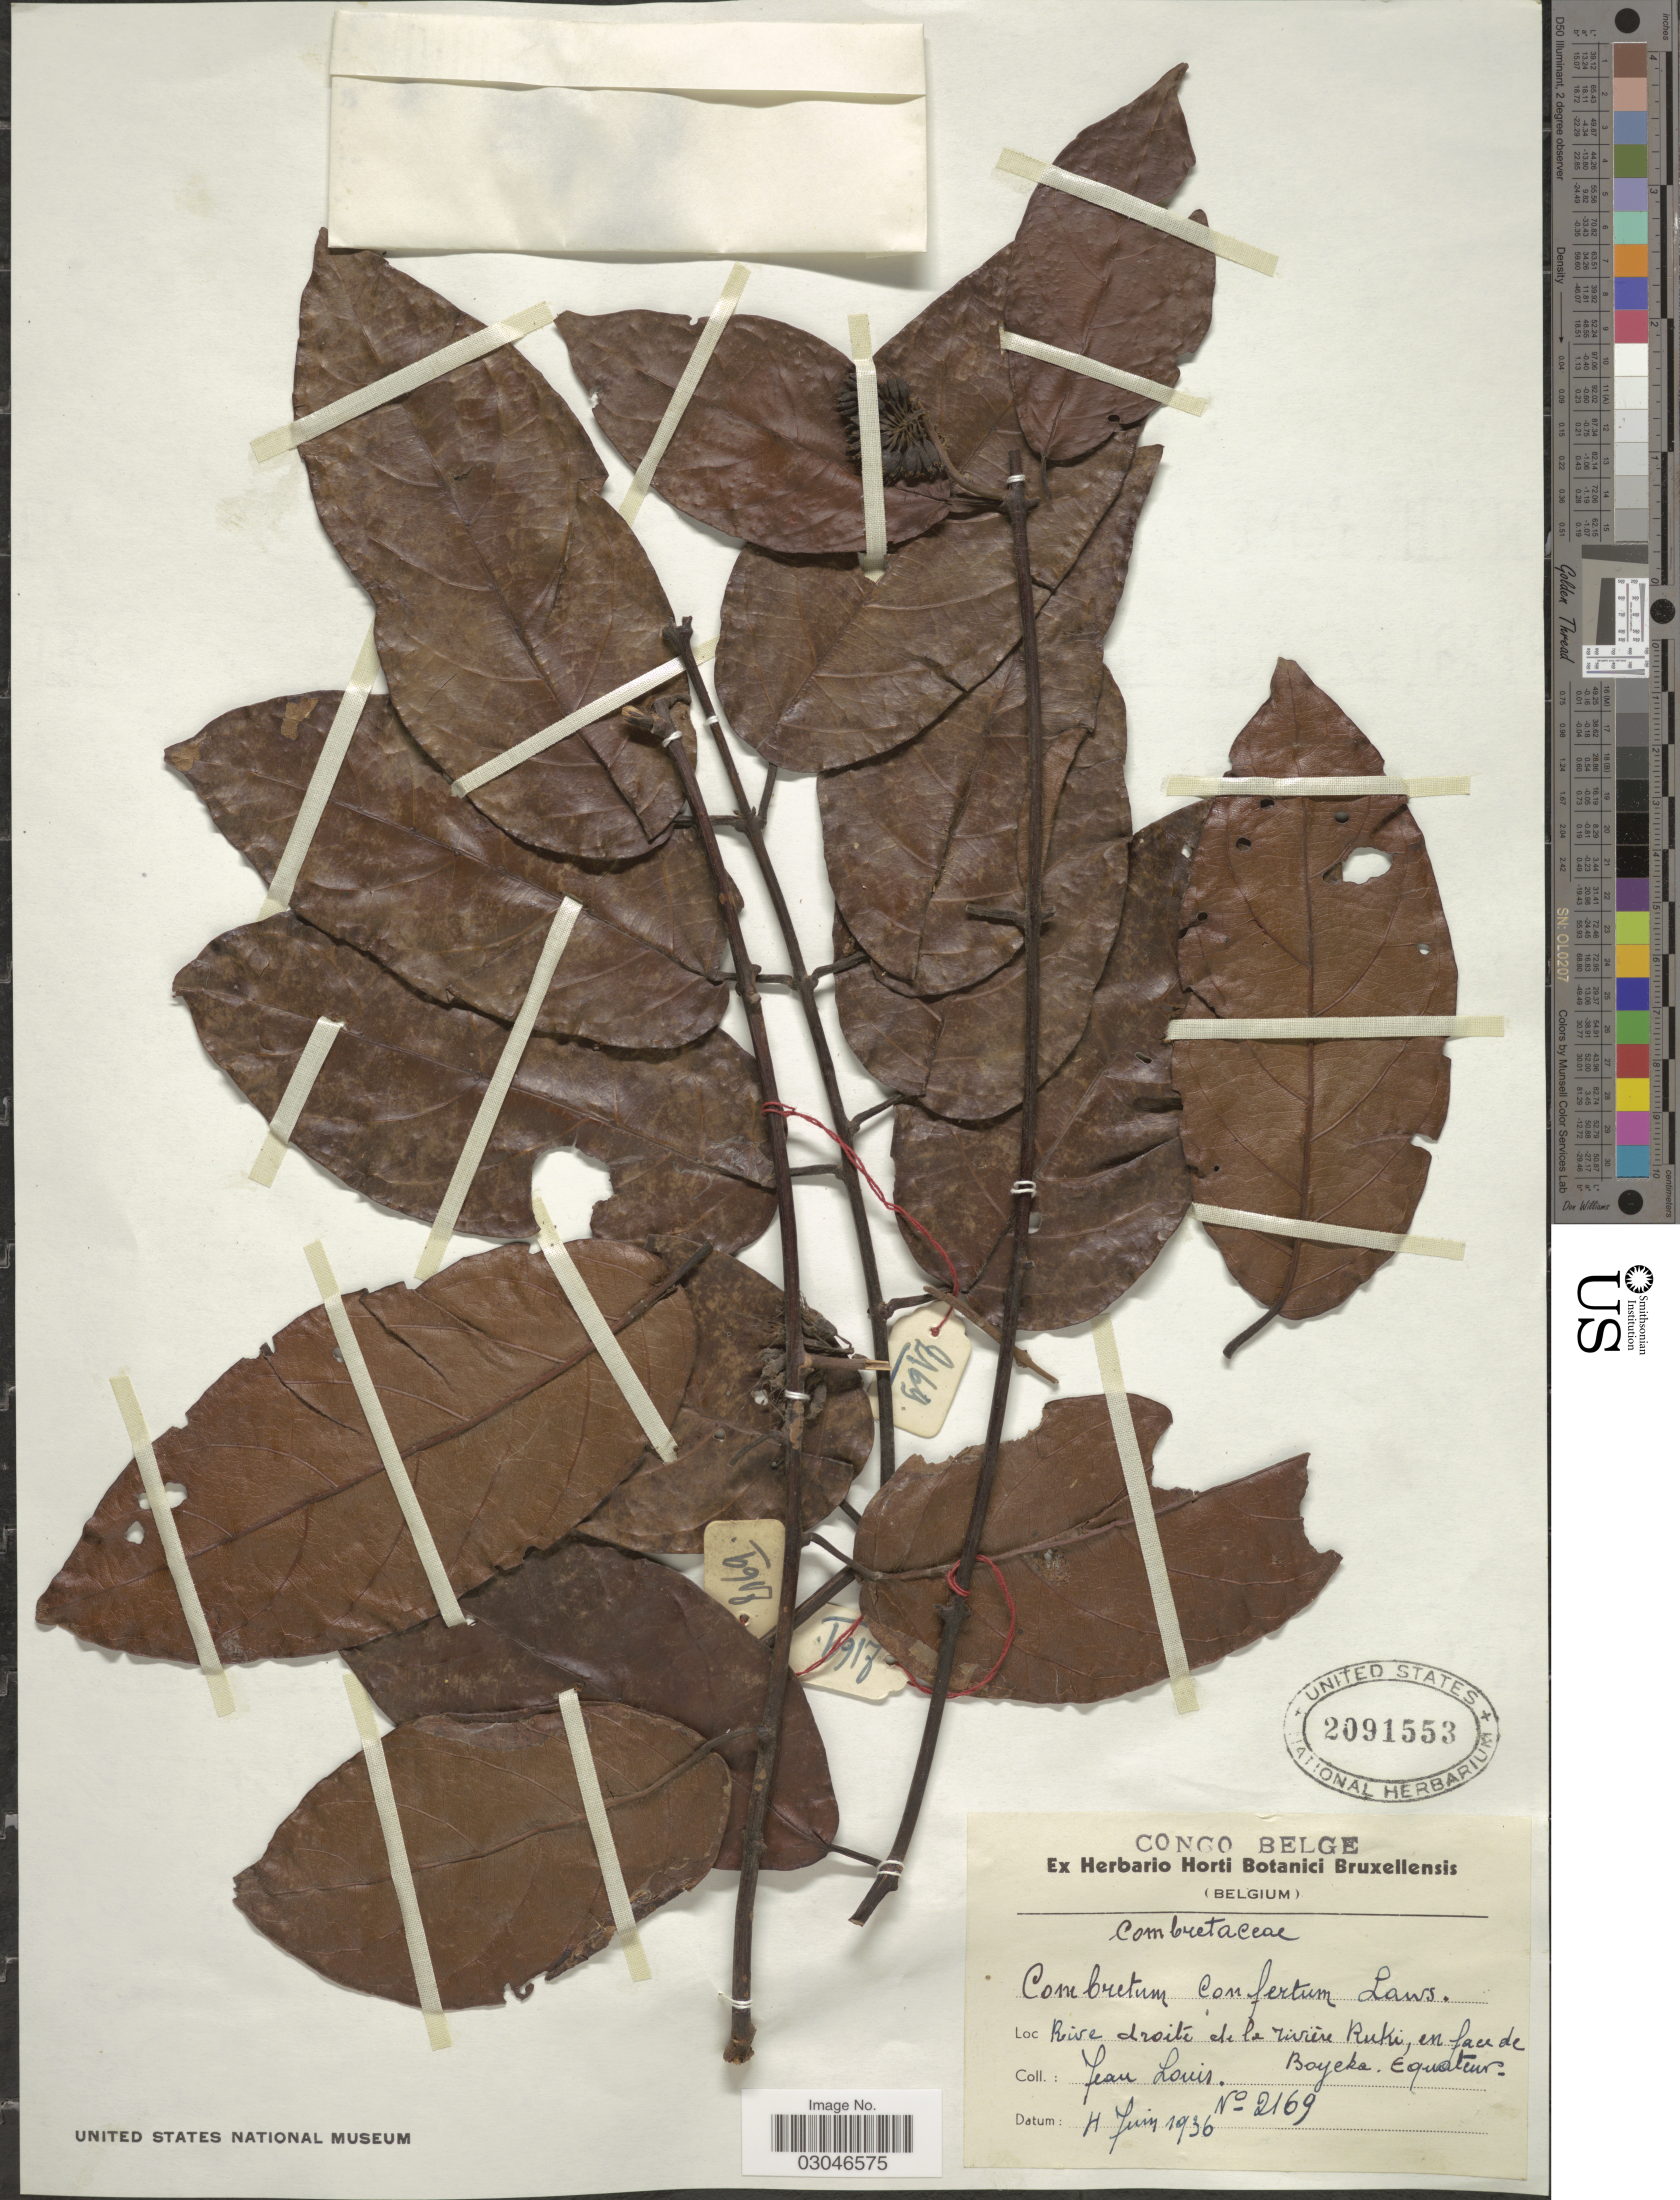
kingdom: Plantae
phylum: Tracheophyta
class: Magnoliopsida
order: Myrtales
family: Combretaceae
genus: Combretum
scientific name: Combretum confertum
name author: (Benth.) M.A. Lawson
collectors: J. Louis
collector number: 2169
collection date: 1936-06-04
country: Congo, Democratic Republic of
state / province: Equateur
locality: Congo Belge. Rive droite de la rivière Ruki, en face de Boyeka.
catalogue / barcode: US 2091553